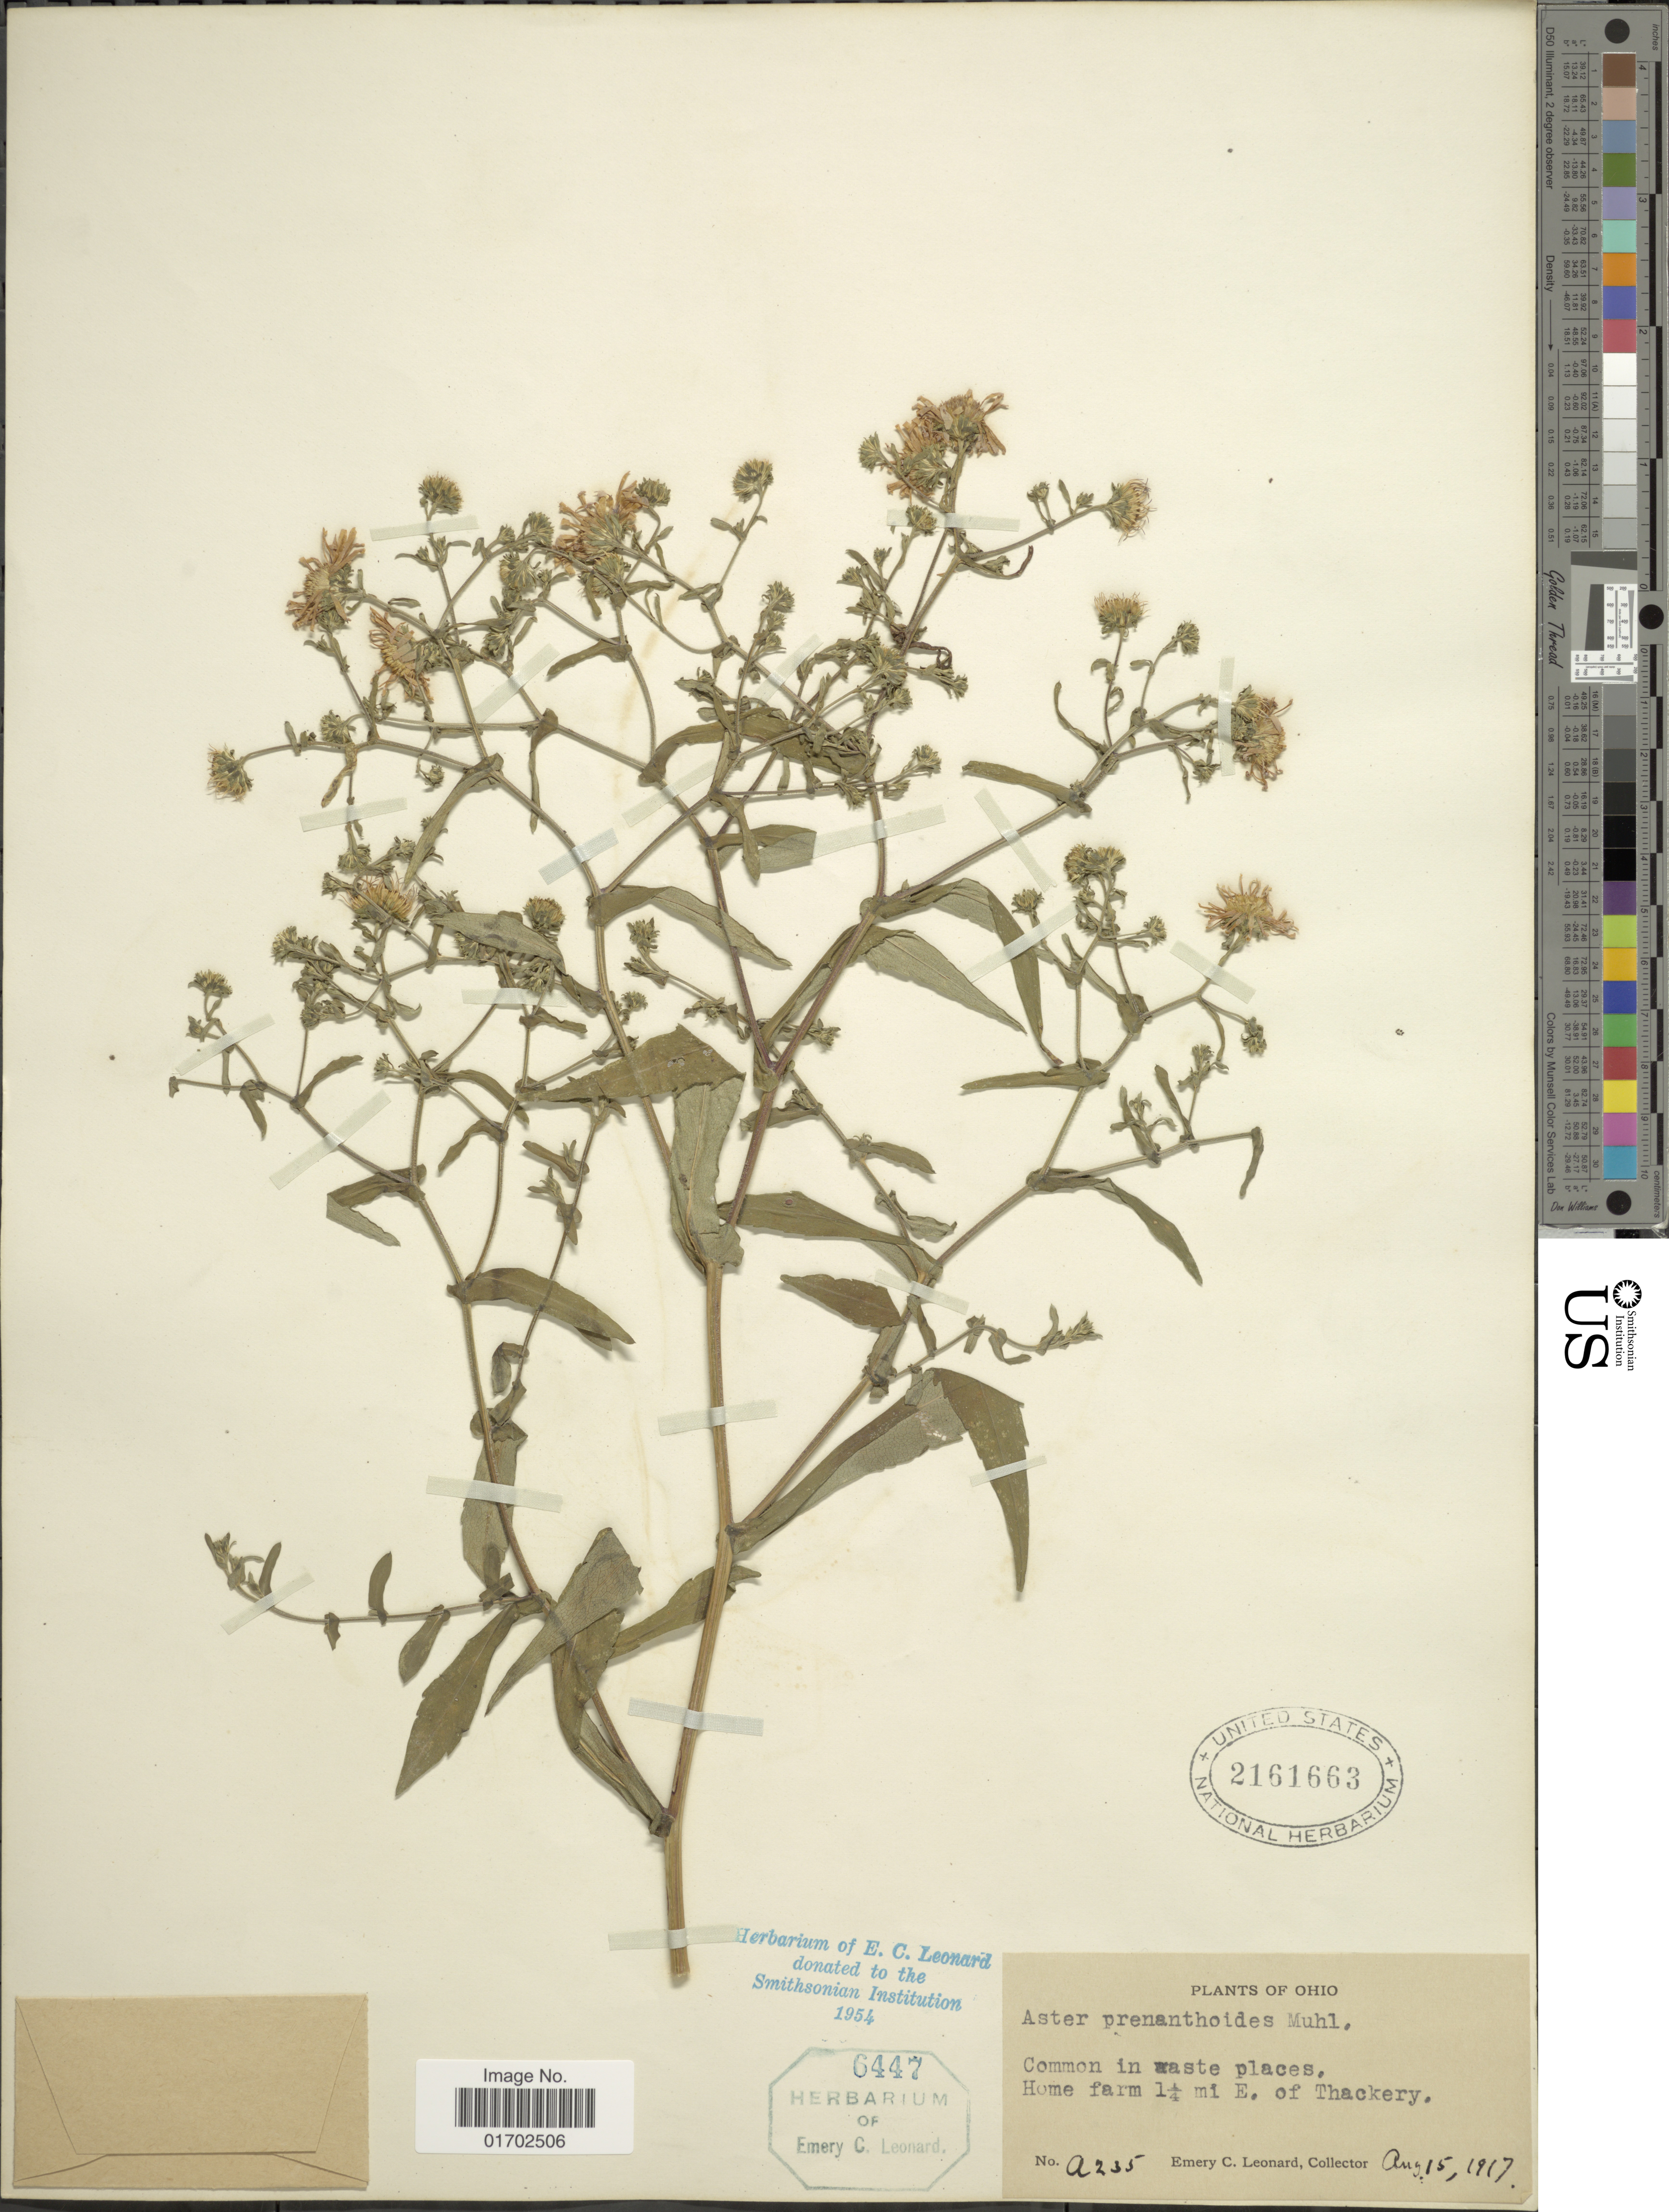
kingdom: Plantae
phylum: Tracheophyta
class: Magnoliopsida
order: Asterales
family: Asteraceae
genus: Symphyotrichum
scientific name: Symphyotrichum prenanthoides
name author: (Muhl. ex Willd.) G.L. Nesom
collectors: E. C. Leonard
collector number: A235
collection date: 1917-08-15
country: United States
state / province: Ohio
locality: Ohio. Home farm 1¼ mi E. of Thackery.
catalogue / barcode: US 2161663